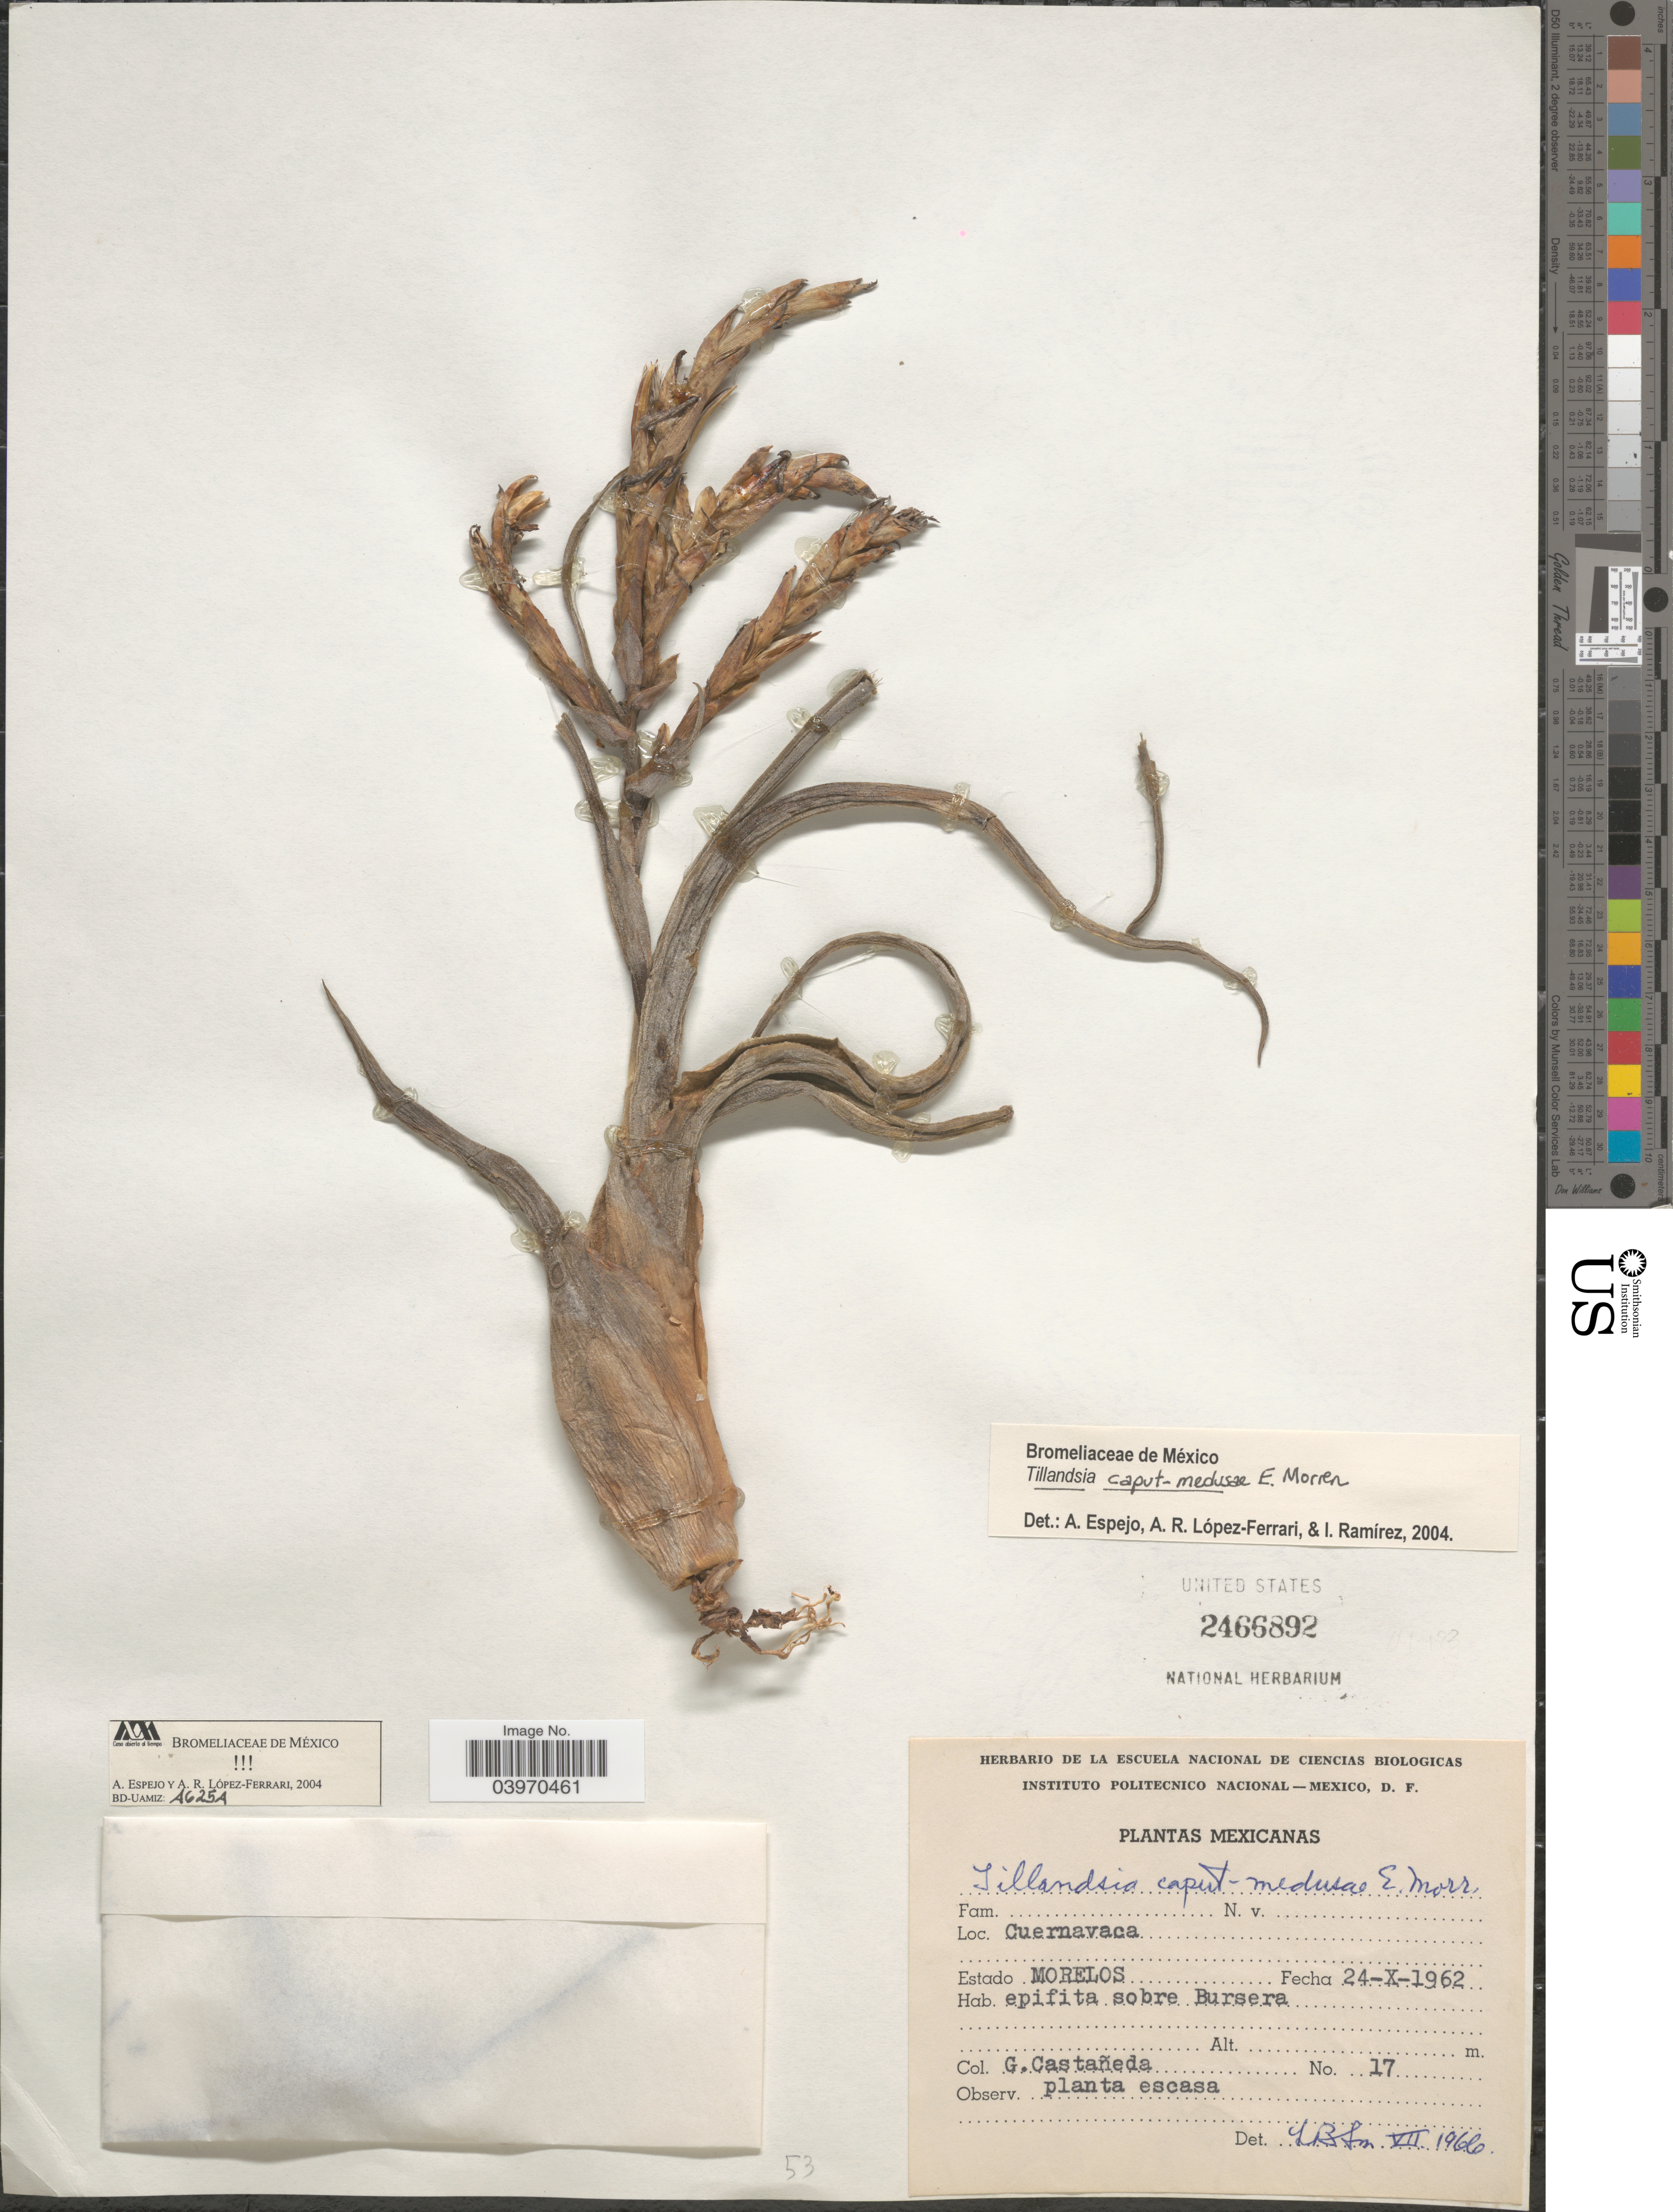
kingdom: Plantae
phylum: Tracheophyta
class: Liliopsida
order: Poales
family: Bromeliaceae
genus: Tillandsia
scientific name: Tillandsia caput-medusae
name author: É. Morren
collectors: G. Castañeda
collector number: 17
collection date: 1962-10-24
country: Mexico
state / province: Morelos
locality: Cuernavaca.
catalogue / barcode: US 2466892